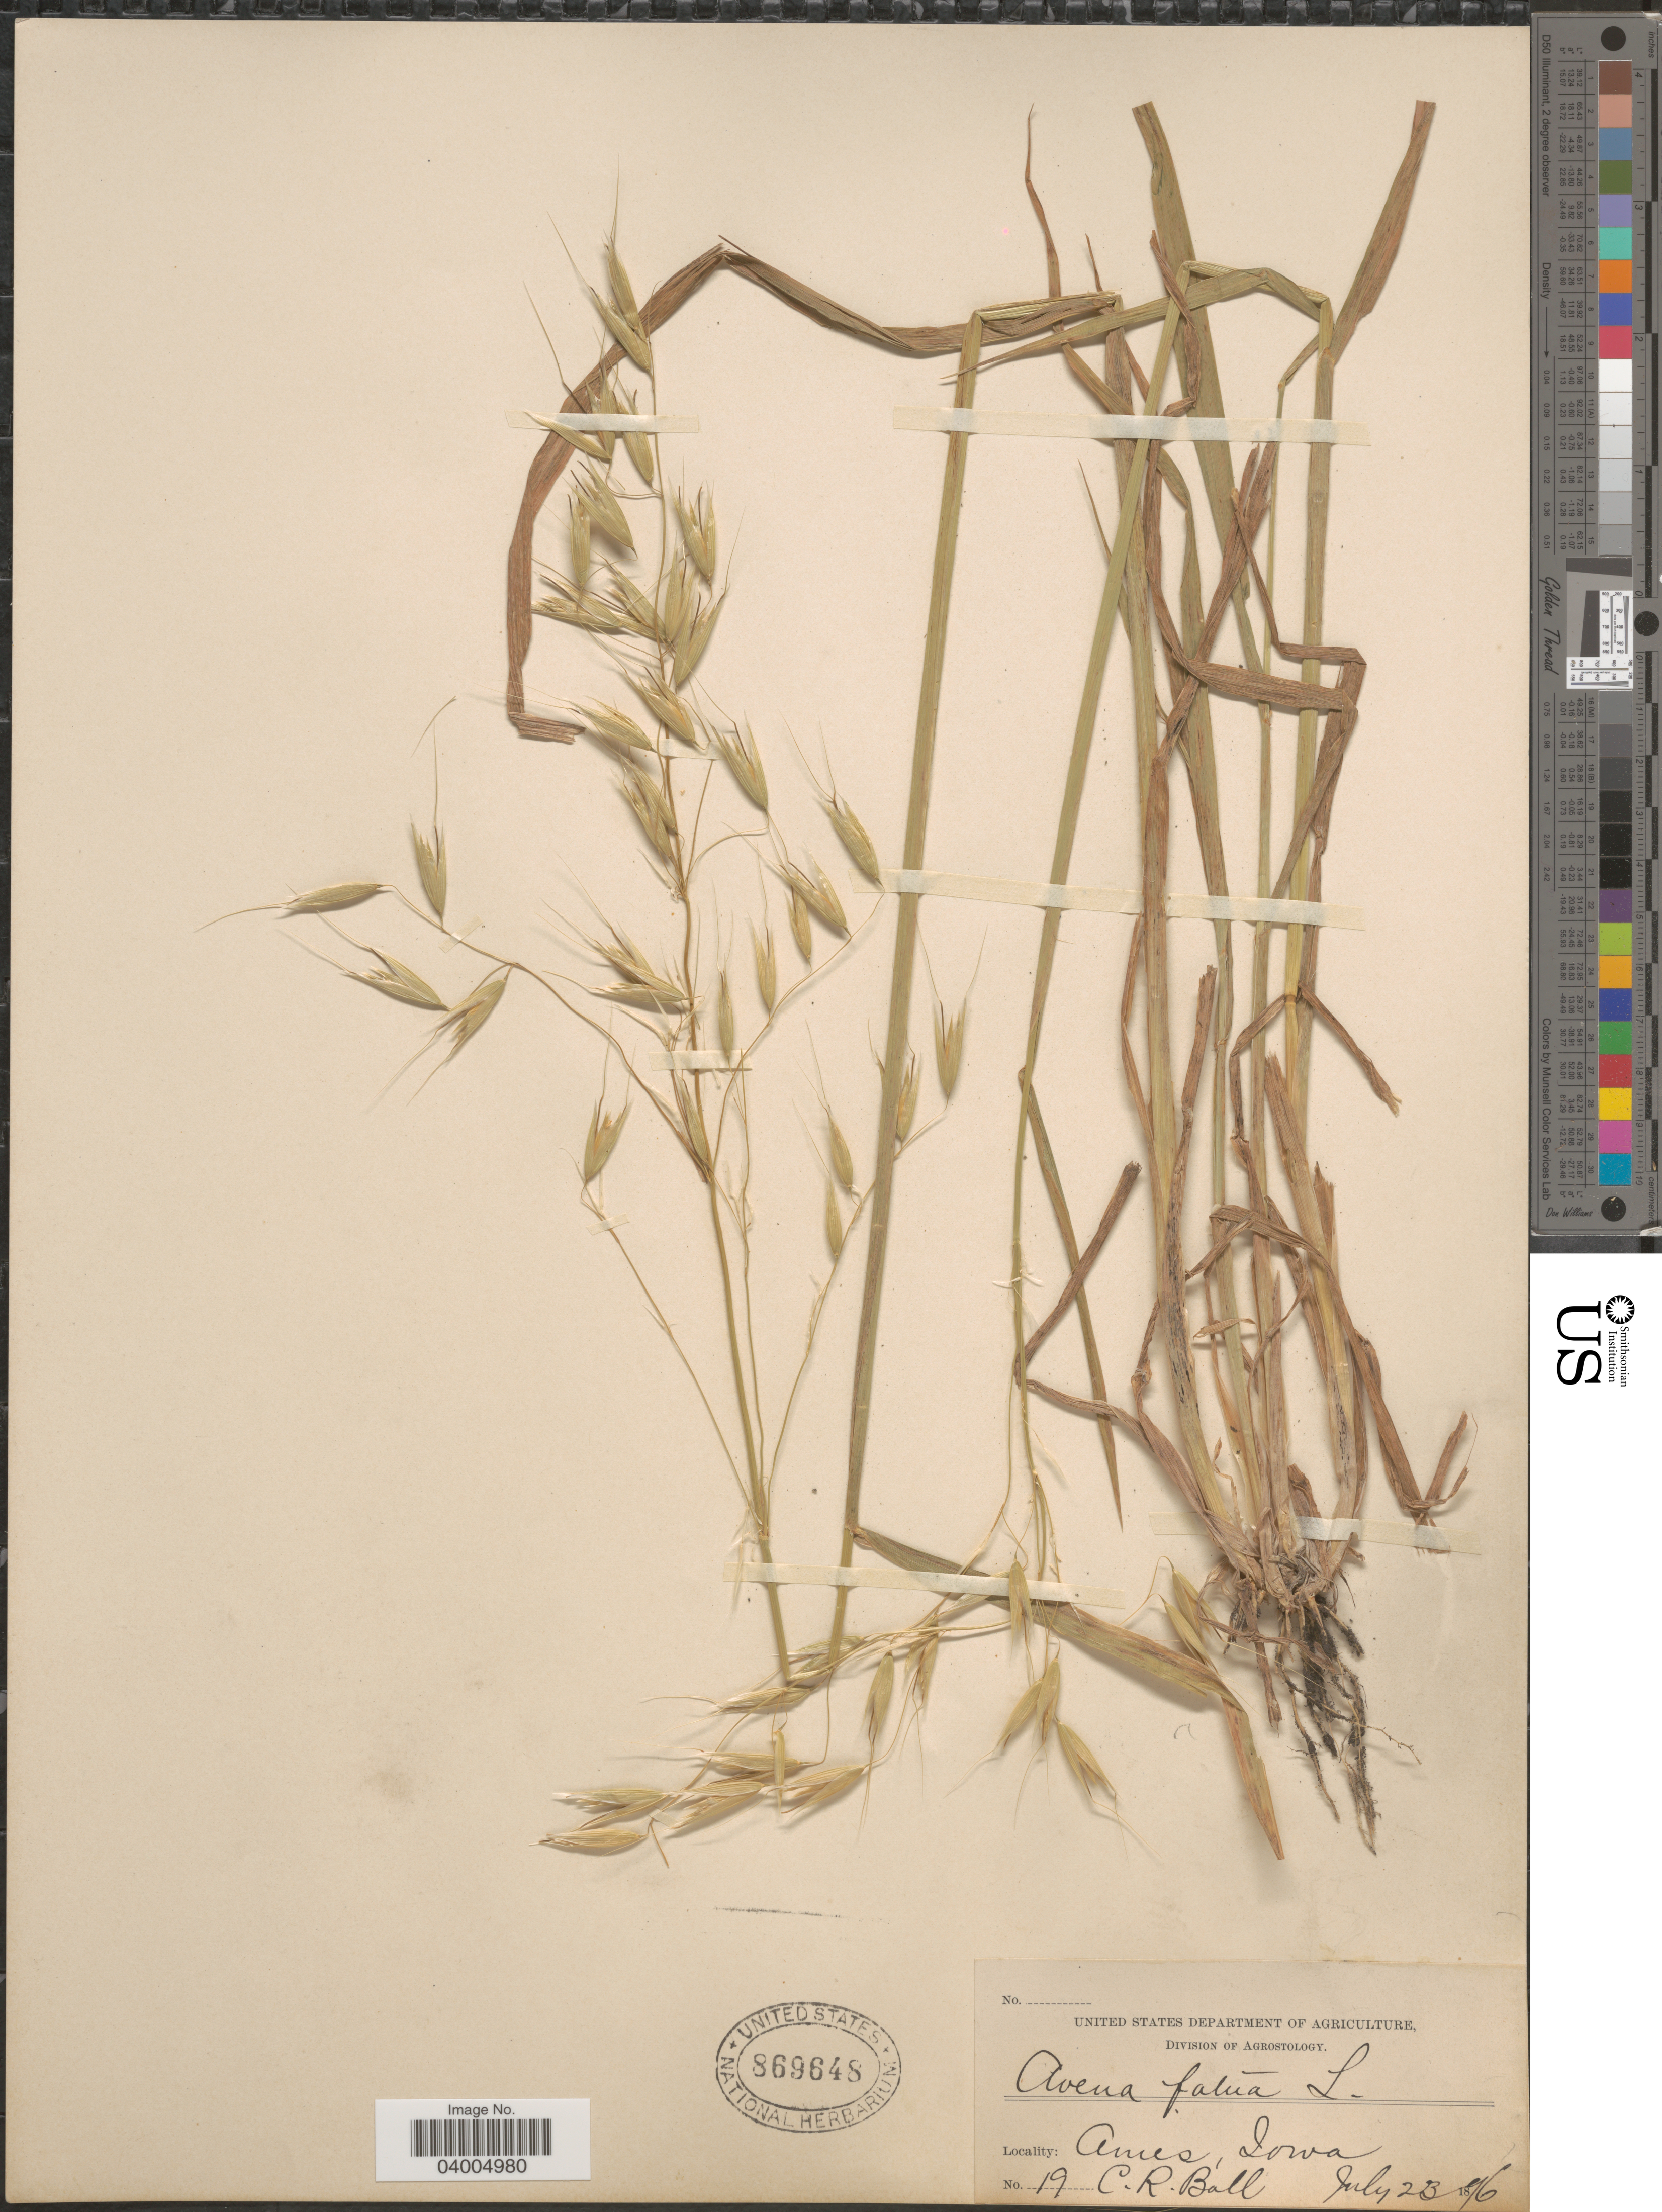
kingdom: Plantae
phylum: Tracheophyta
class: Liliopsida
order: Poales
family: Poaceae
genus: Avena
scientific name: Avena fatua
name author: L.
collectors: C. R. Ball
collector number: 19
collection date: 1896-07-23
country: United States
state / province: Iowa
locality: Ames.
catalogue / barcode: US 869648